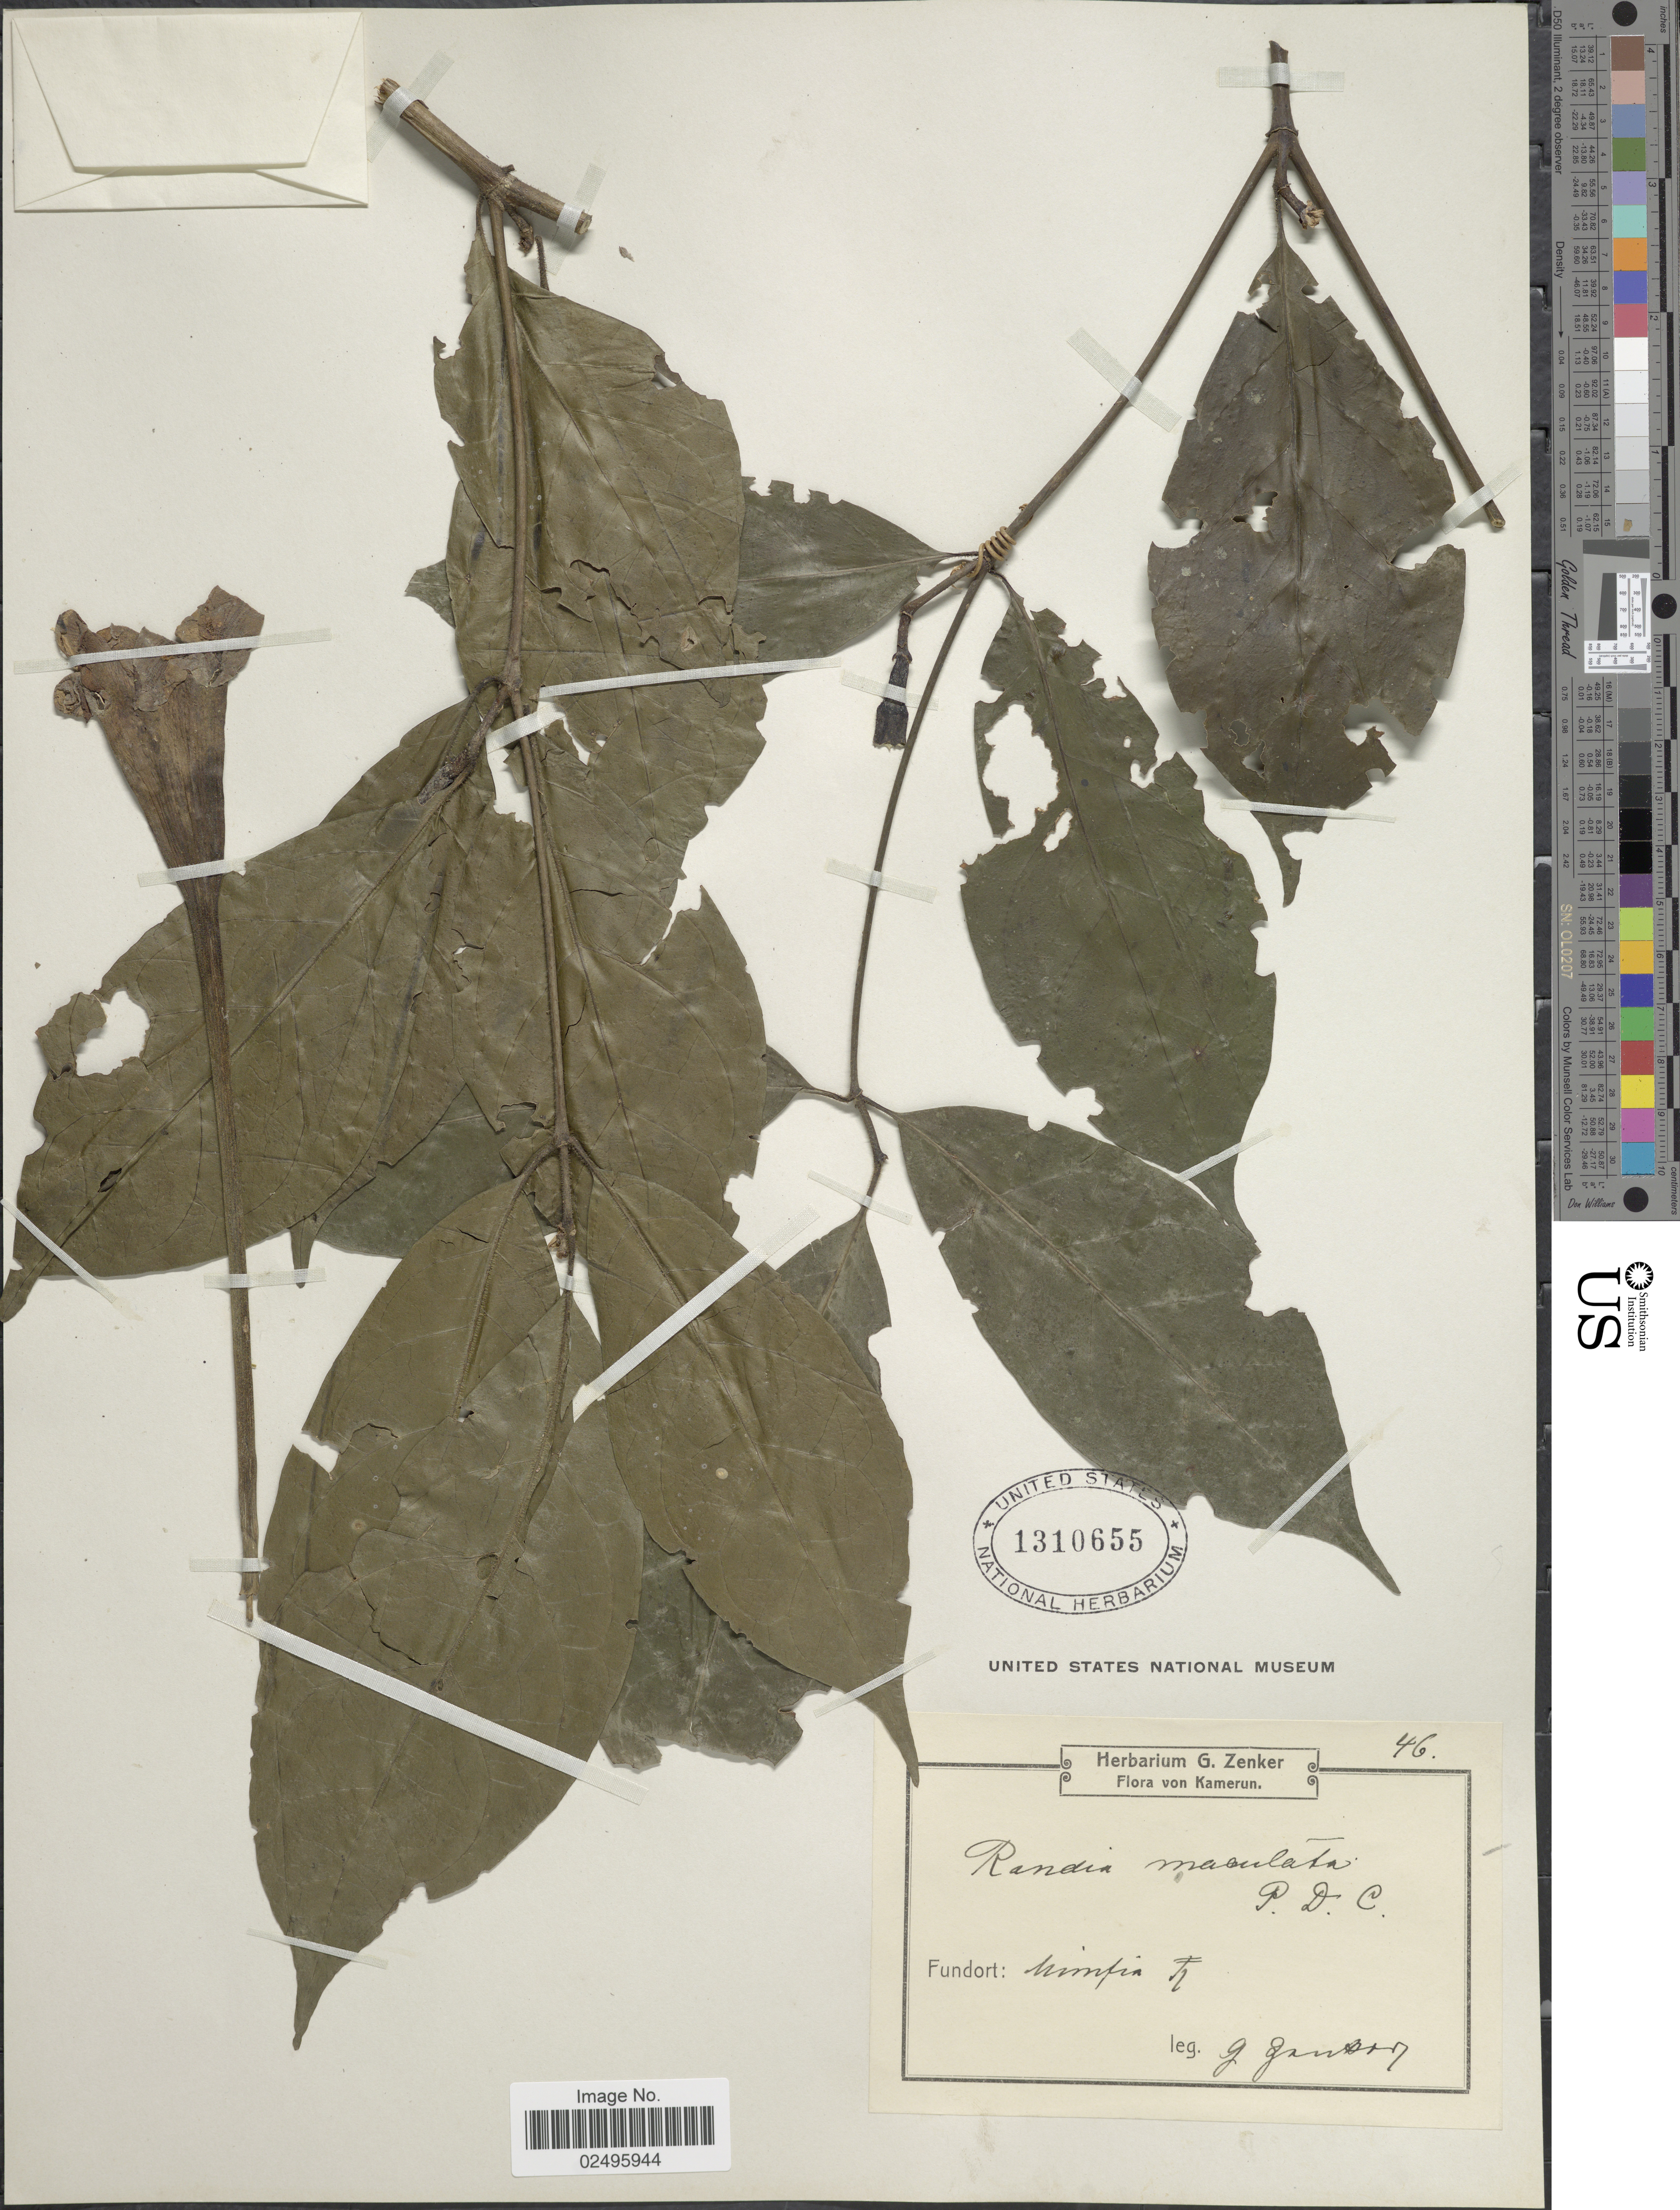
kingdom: Plantae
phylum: Tracheophyta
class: Magnoliopsida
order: Gentianales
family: Rubiaceae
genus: Rothmannia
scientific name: Rothmannia longiflora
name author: Salisb.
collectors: G. A. Zenker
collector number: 46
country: Cameroon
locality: Kamerun. Mimfia.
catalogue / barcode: US 1310655